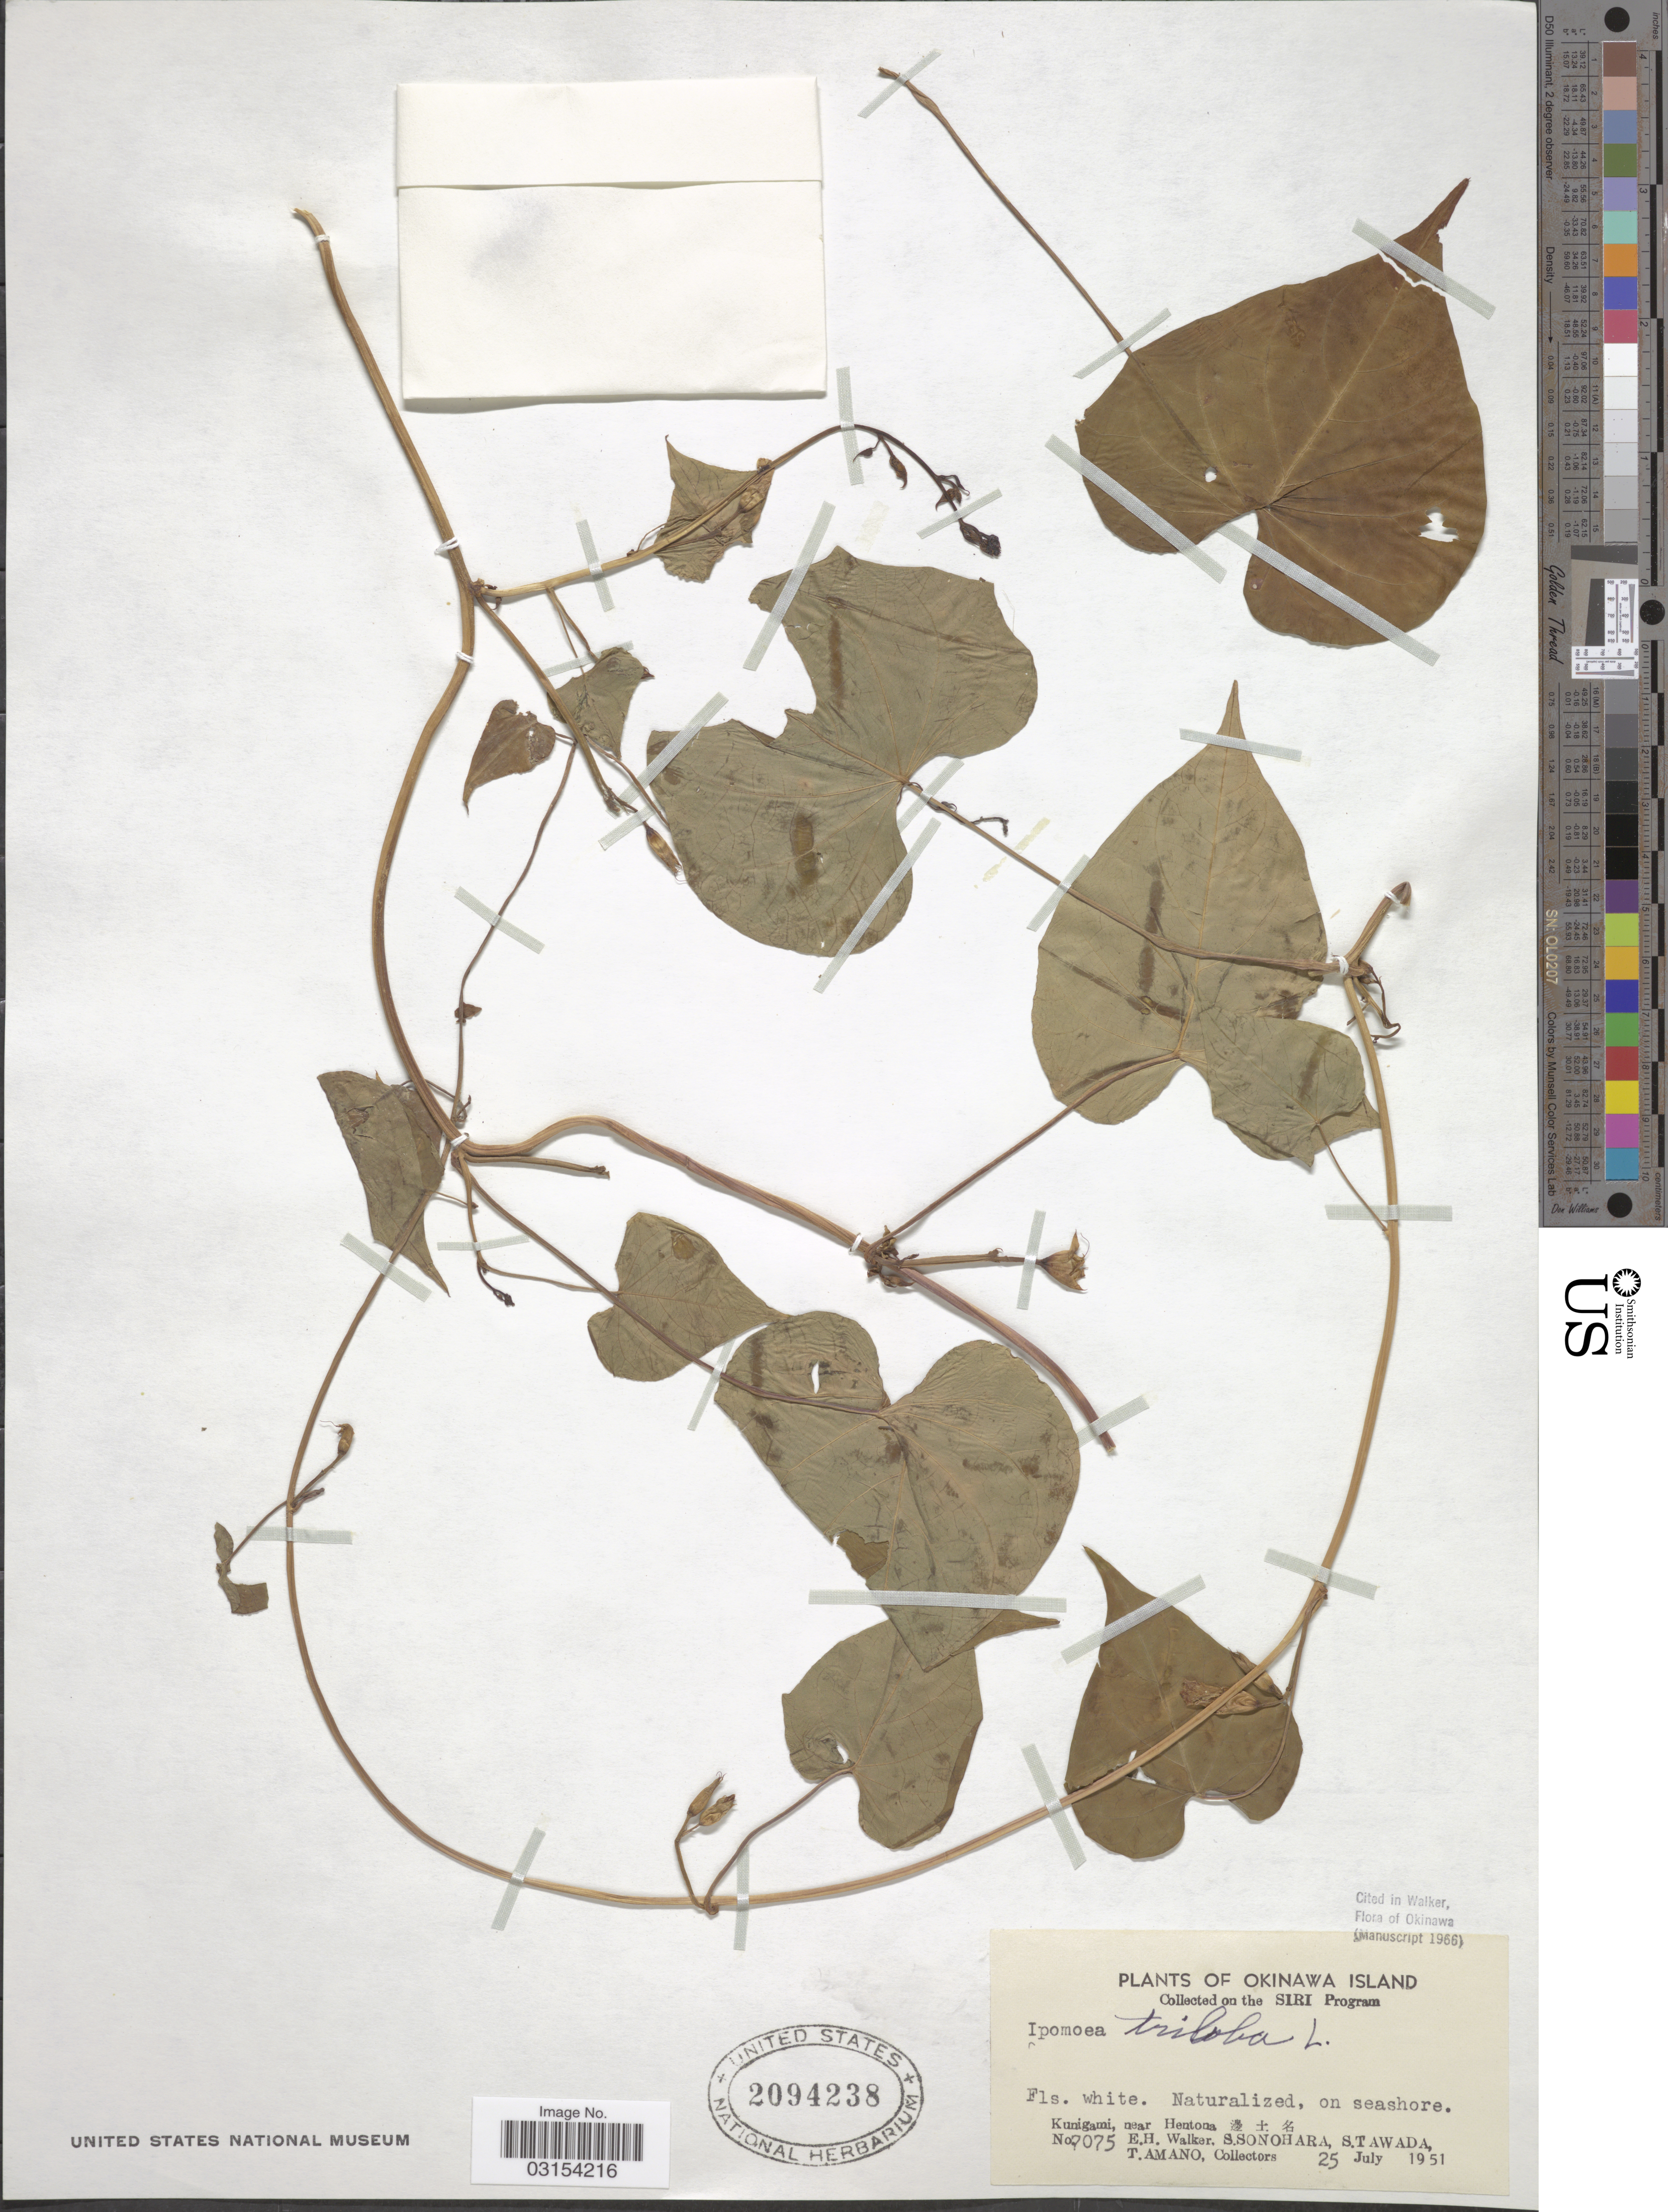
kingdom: Plantae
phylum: Tracheophyta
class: Magnoliopsida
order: Solanales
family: Convolvulaceae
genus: Ipomoea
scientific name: Ipomoea triloba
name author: L.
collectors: E. H. Walker, S. Sonohara, S. Tawada & T. Amano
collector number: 7075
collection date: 1951-07-25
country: Japan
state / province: Okinawa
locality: Okinawa Island, Kunigami, near Hentona X, on seashore.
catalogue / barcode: US 2094238